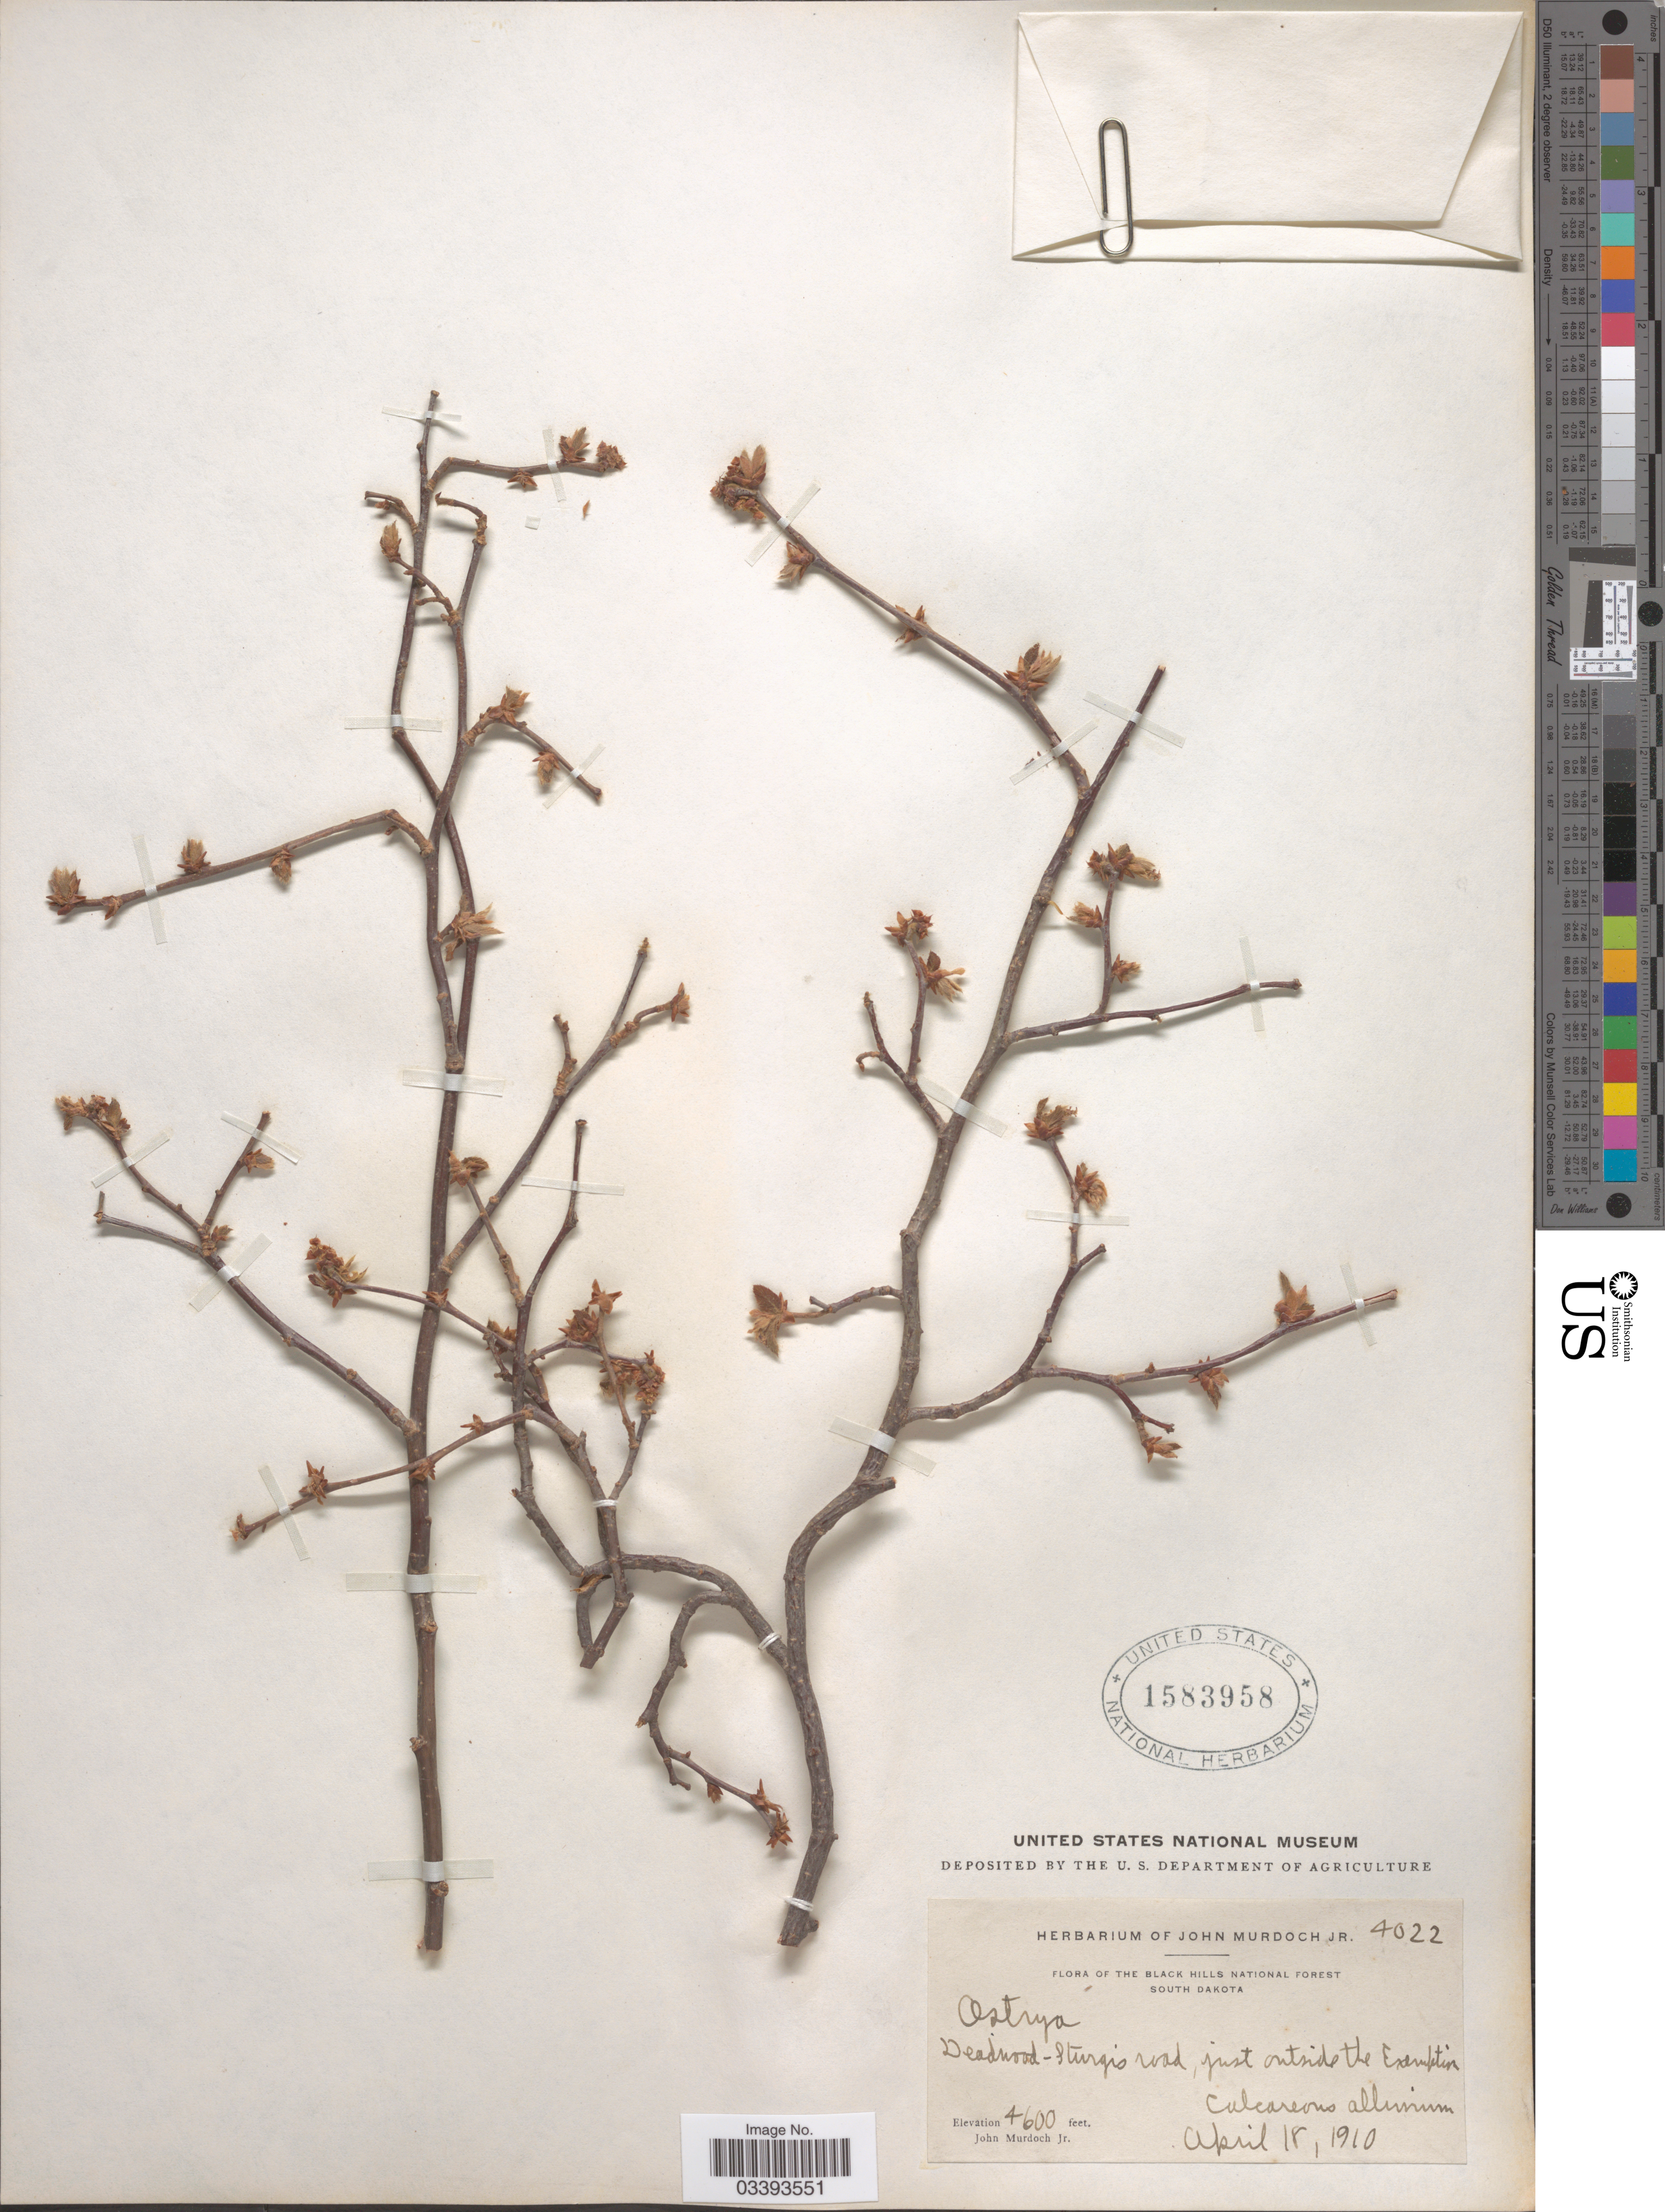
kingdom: Plantae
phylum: Tracheophyta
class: Magnoliopsida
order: Fagales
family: Betulaceae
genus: Ostrya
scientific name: Ostrya virginiana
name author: (Mill.) K. Koch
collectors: J. Murdoch Jr.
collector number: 4022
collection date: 1910-04-18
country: United States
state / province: South Dakota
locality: The Black Hills National Forest. Just outside the Exemption.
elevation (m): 1402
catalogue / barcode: US 1583958